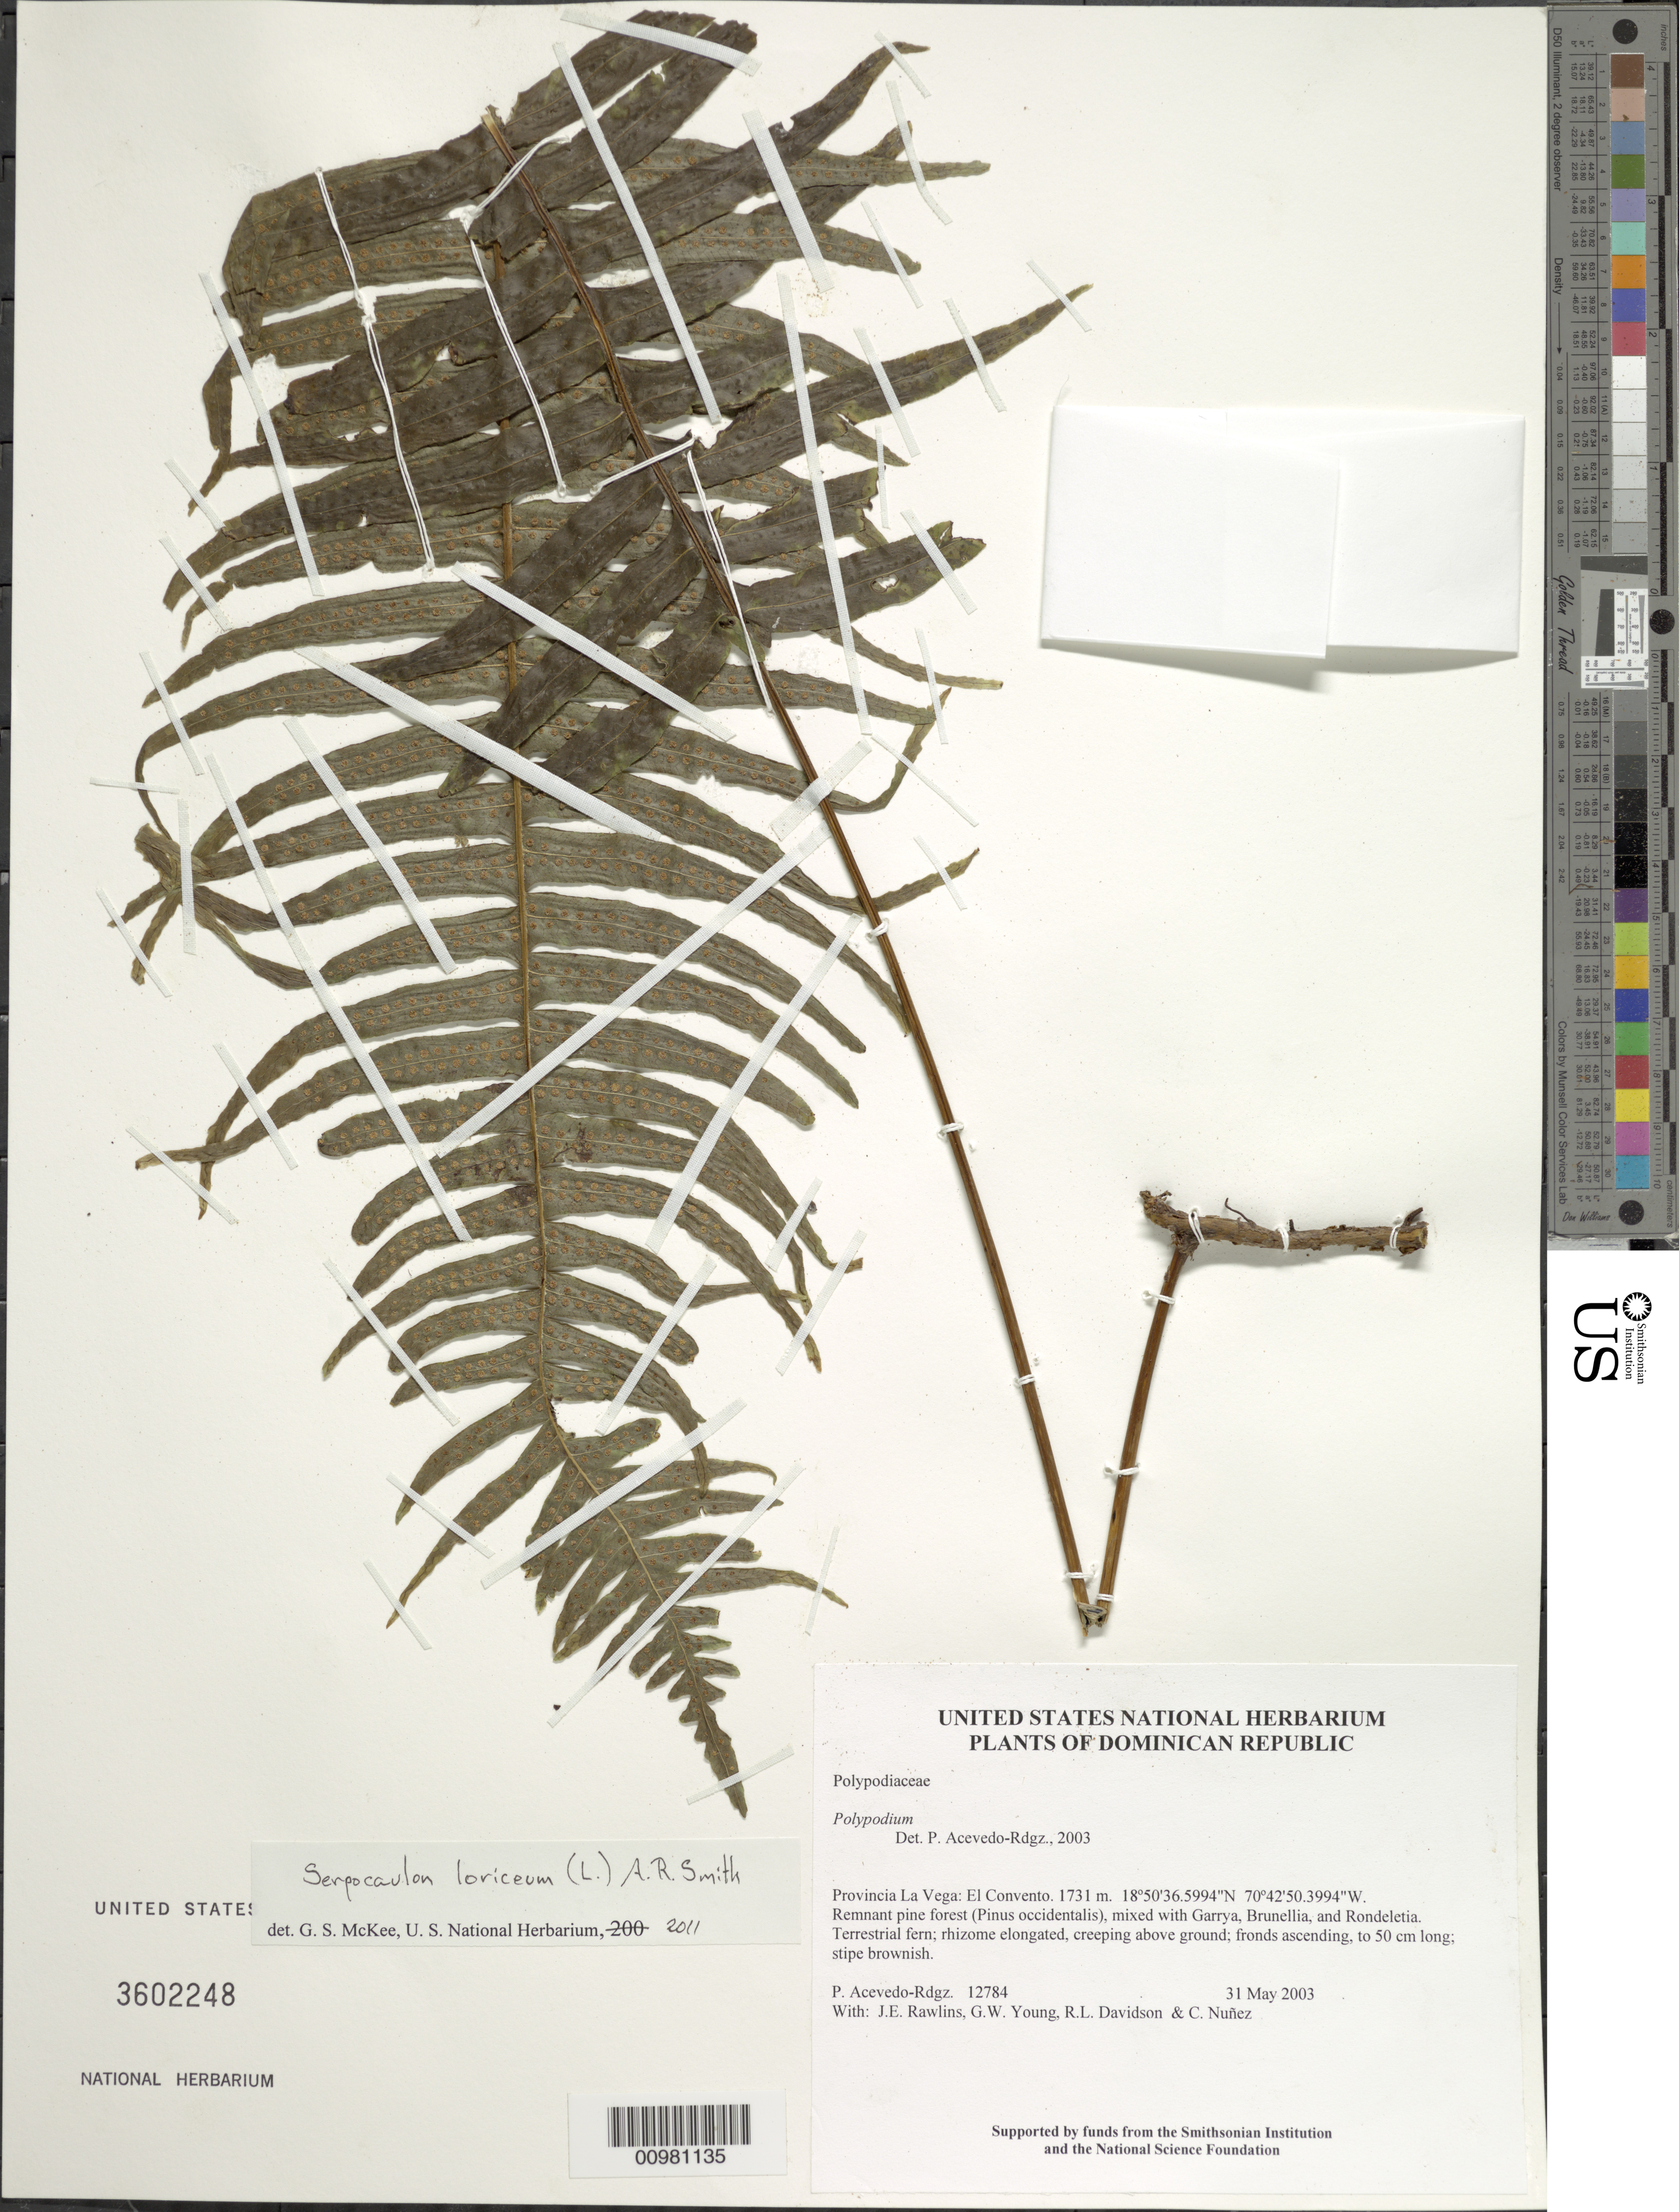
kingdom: Plantae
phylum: Tracheophyta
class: Polypodiopsida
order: Polypodiales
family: Polypodiaceae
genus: Serpocaulon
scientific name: Serpocaulon loriceum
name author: (L.) A.R. Sm.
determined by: McKee, G. S., (US), NMNH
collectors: P. Acevedo-Rodr., J. Rawlins, G. Young, R. Davidson & C. Nunez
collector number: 12784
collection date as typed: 31 May 2003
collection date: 2003-05-31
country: Dominican Republic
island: Hispaniola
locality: Provincia La Vega: El Convento.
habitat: Remnant pine forest (Pinus occidentalis), mixed with Garrya, Brunellia, and Rondeletia.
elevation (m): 1731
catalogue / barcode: US 3602248